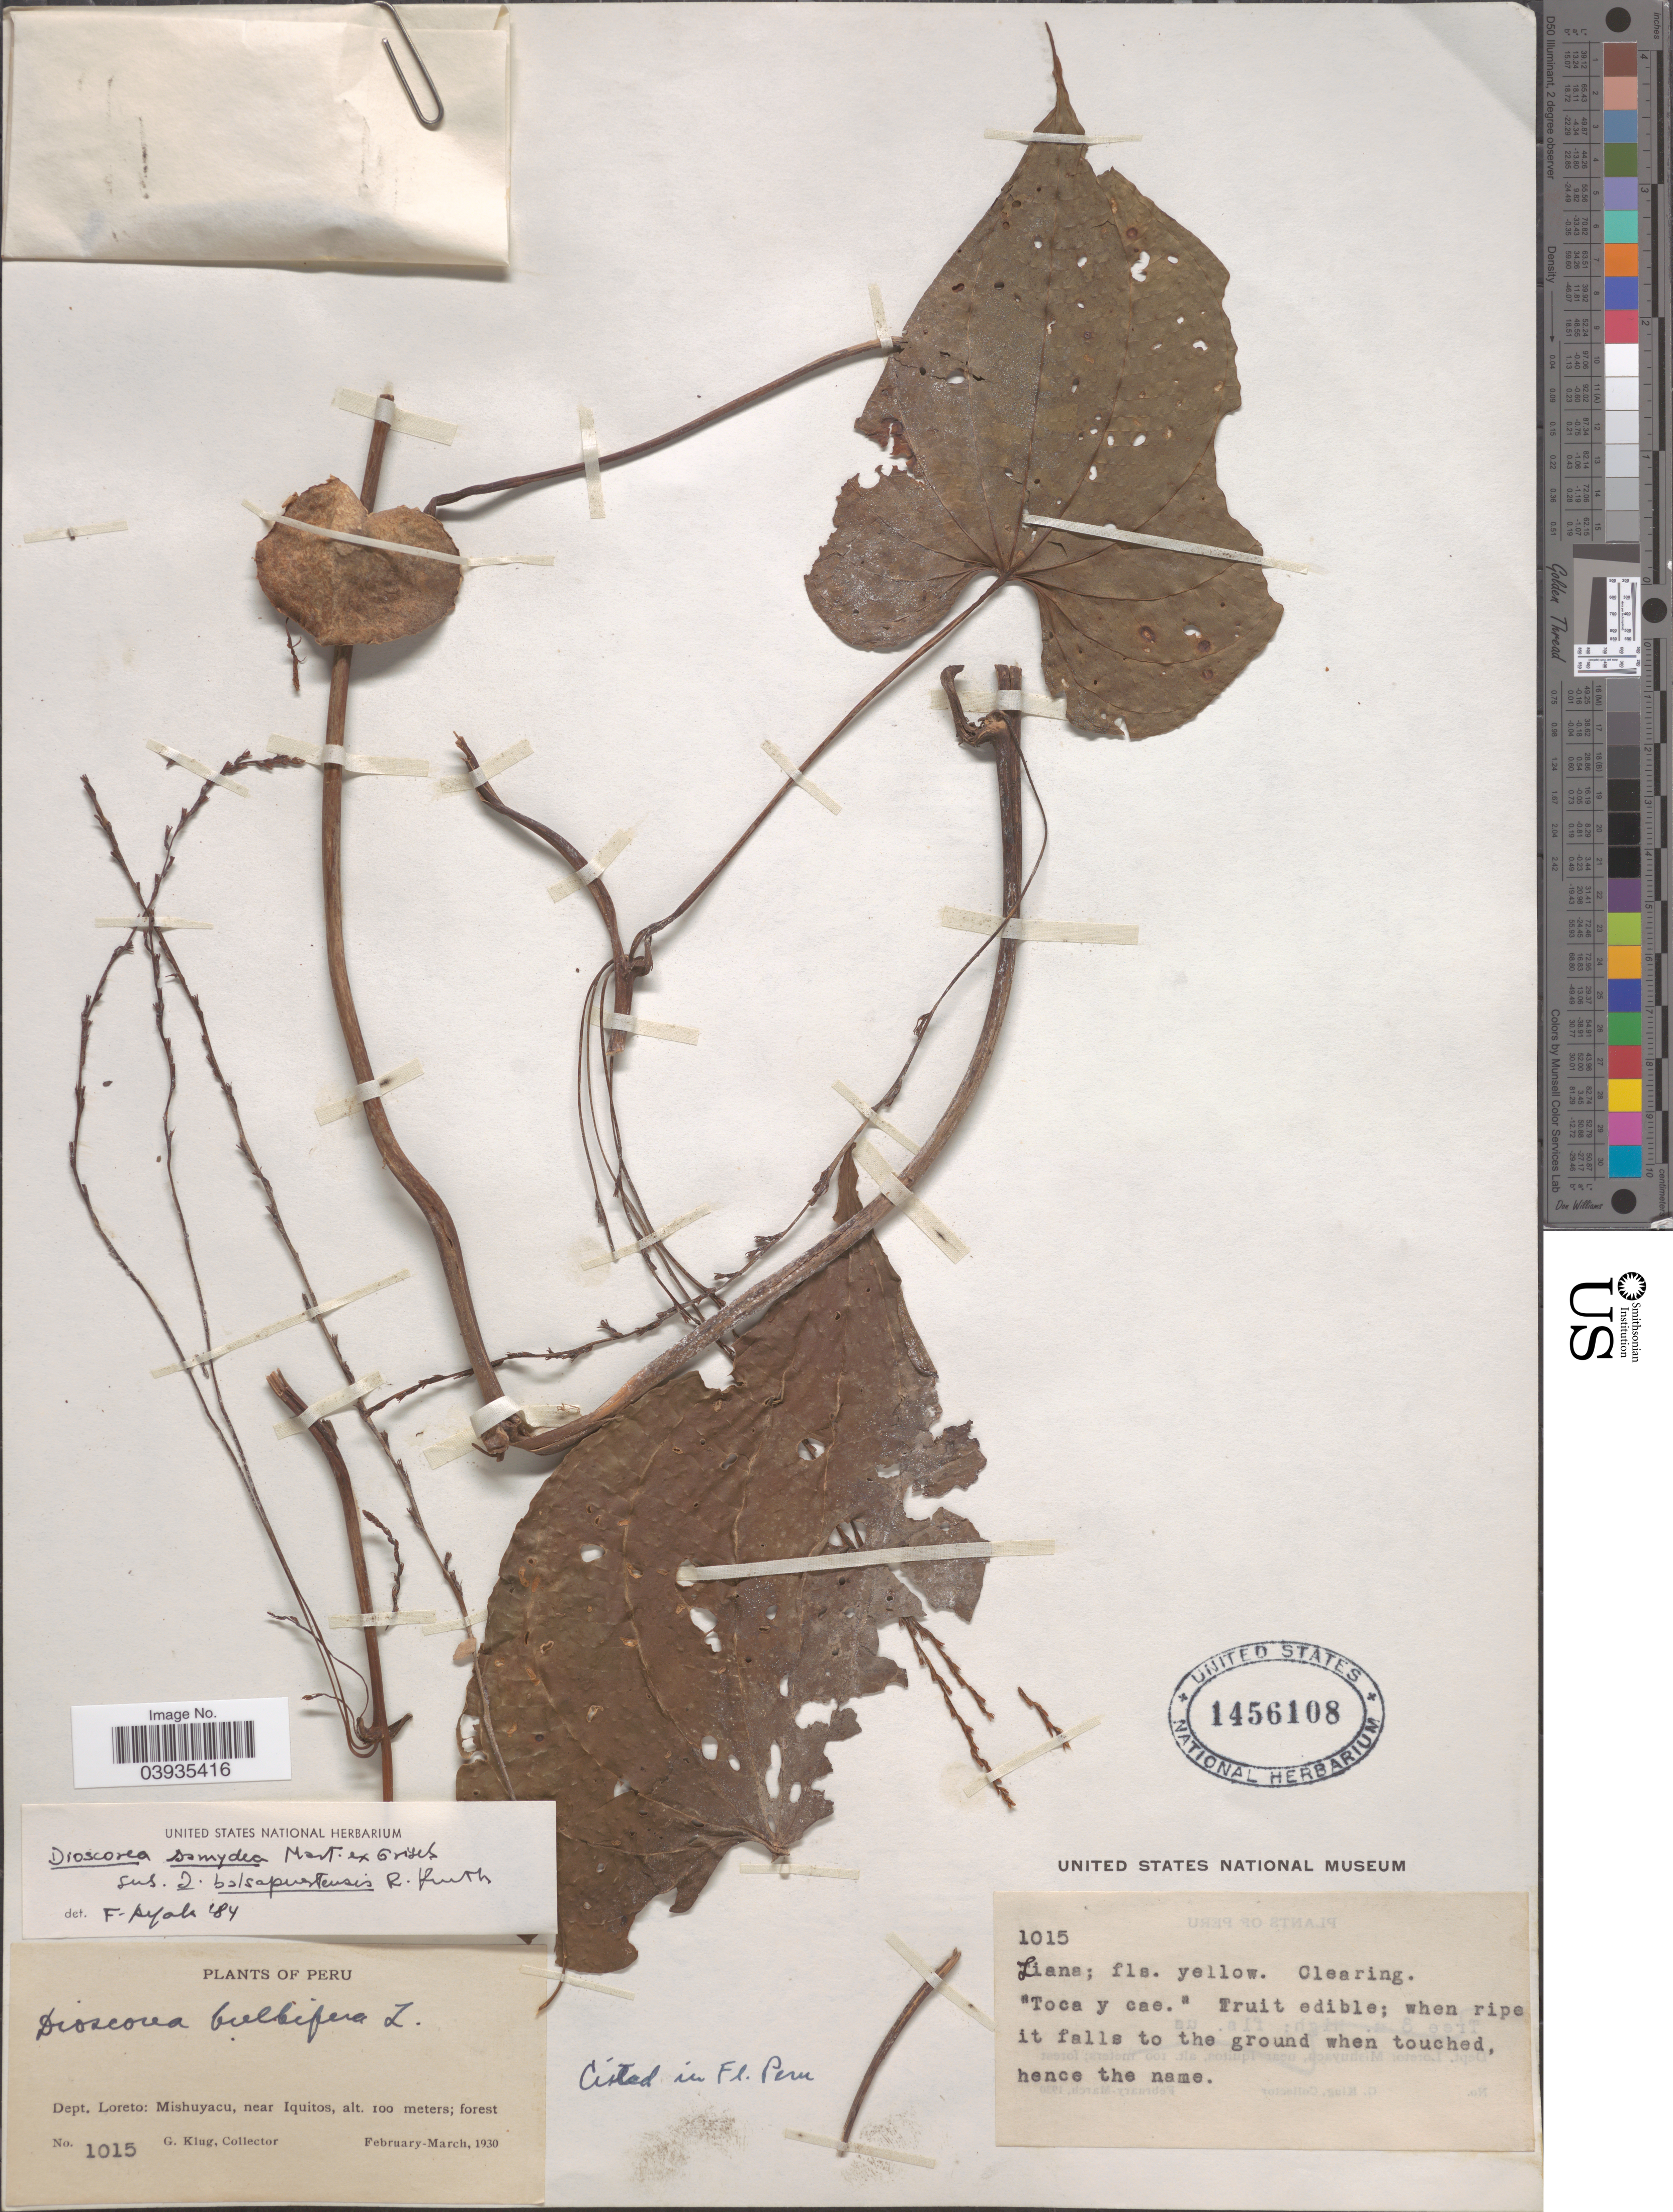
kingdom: Plantae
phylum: Tracheophyta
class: Liliopsida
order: Dioscoreales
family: Dioscoreaceae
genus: Dioscorea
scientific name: Dioscorea samydea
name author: Griseb.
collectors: G. Klug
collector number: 1015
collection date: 1930-02/1930-03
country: Peru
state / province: Loreto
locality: Dept. Loreto: Mishuyacu, near Iquitos.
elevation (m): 100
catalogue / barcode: US 1456108